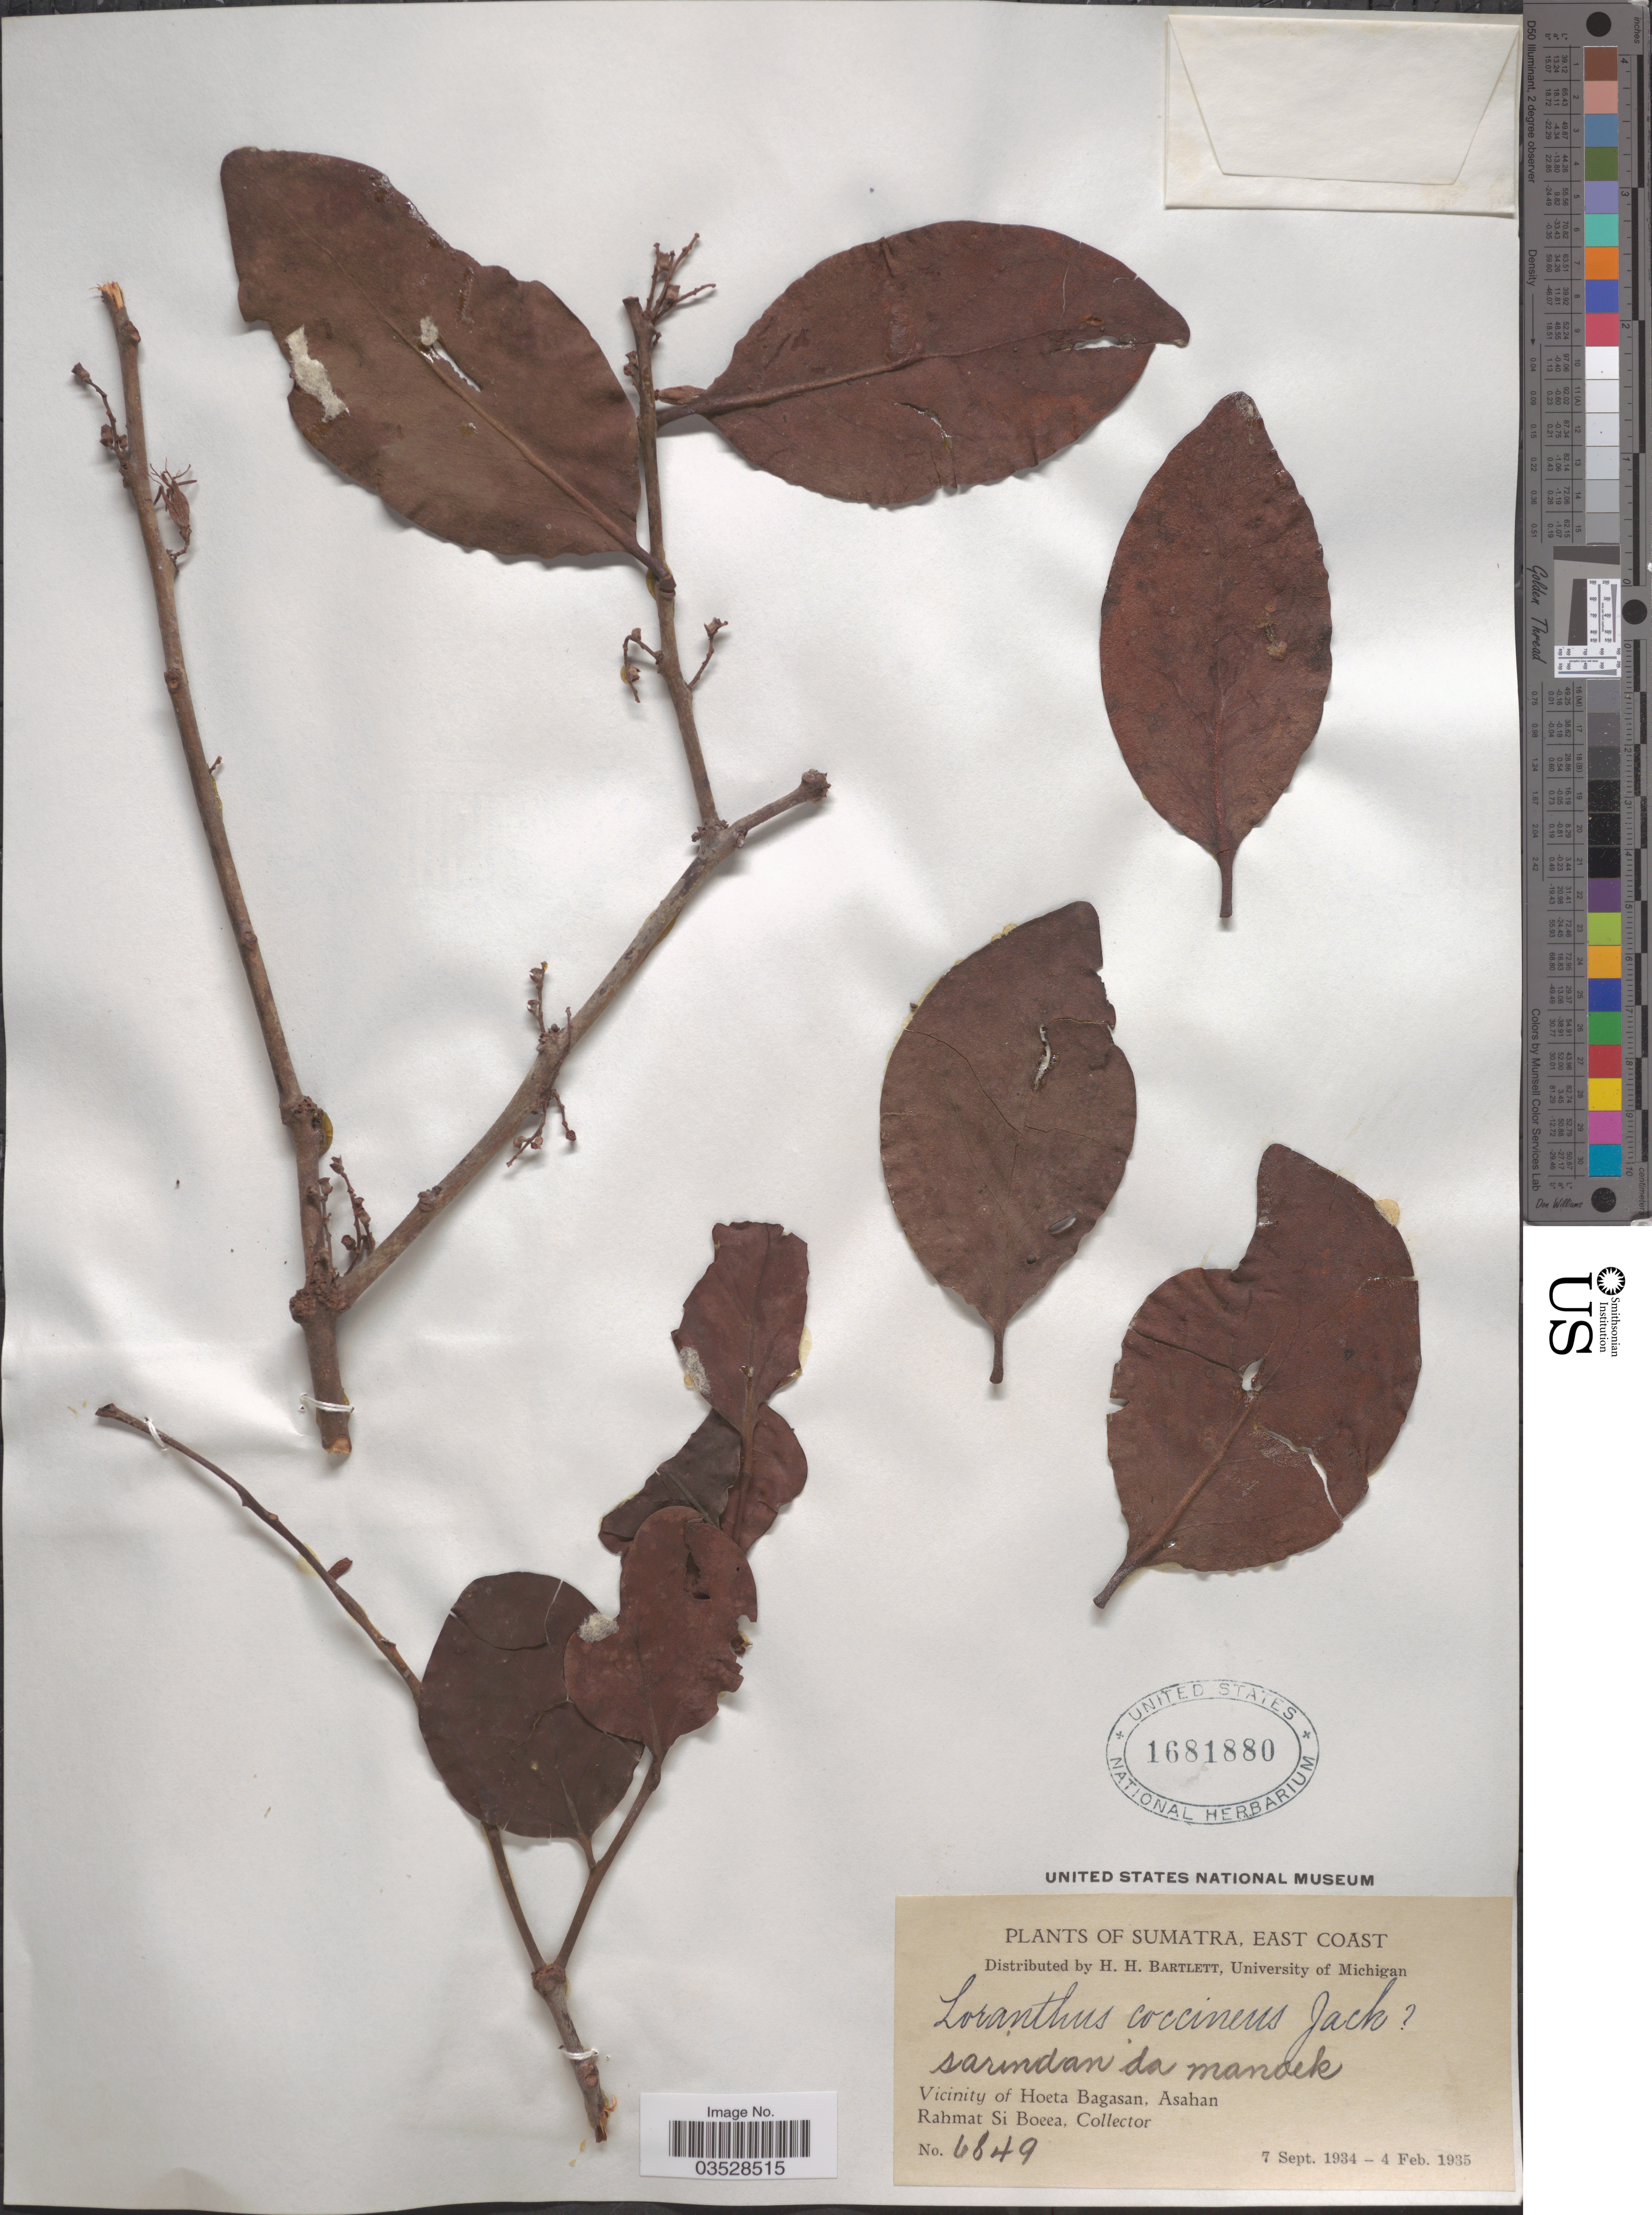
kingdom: Plantae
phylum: Tracheophyta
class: Magnoliopsida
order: Santalales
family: Loranthaceae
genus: Dendrophthoe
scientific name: Dendrophthoe pentandra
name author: (L.) Miq.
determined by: Strong, Mark T., (BOT), Smithsonian Institution - National Museum of Natural History (UNITED STATES)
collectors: Rahmat Si Boeea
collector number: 6849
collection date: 1934-09-07/1935-02-04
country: Indonesia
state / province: Sumatra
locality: East Coast. Vicinity of Hoeta Bagasan, Asahan.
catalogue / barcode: US 1681880